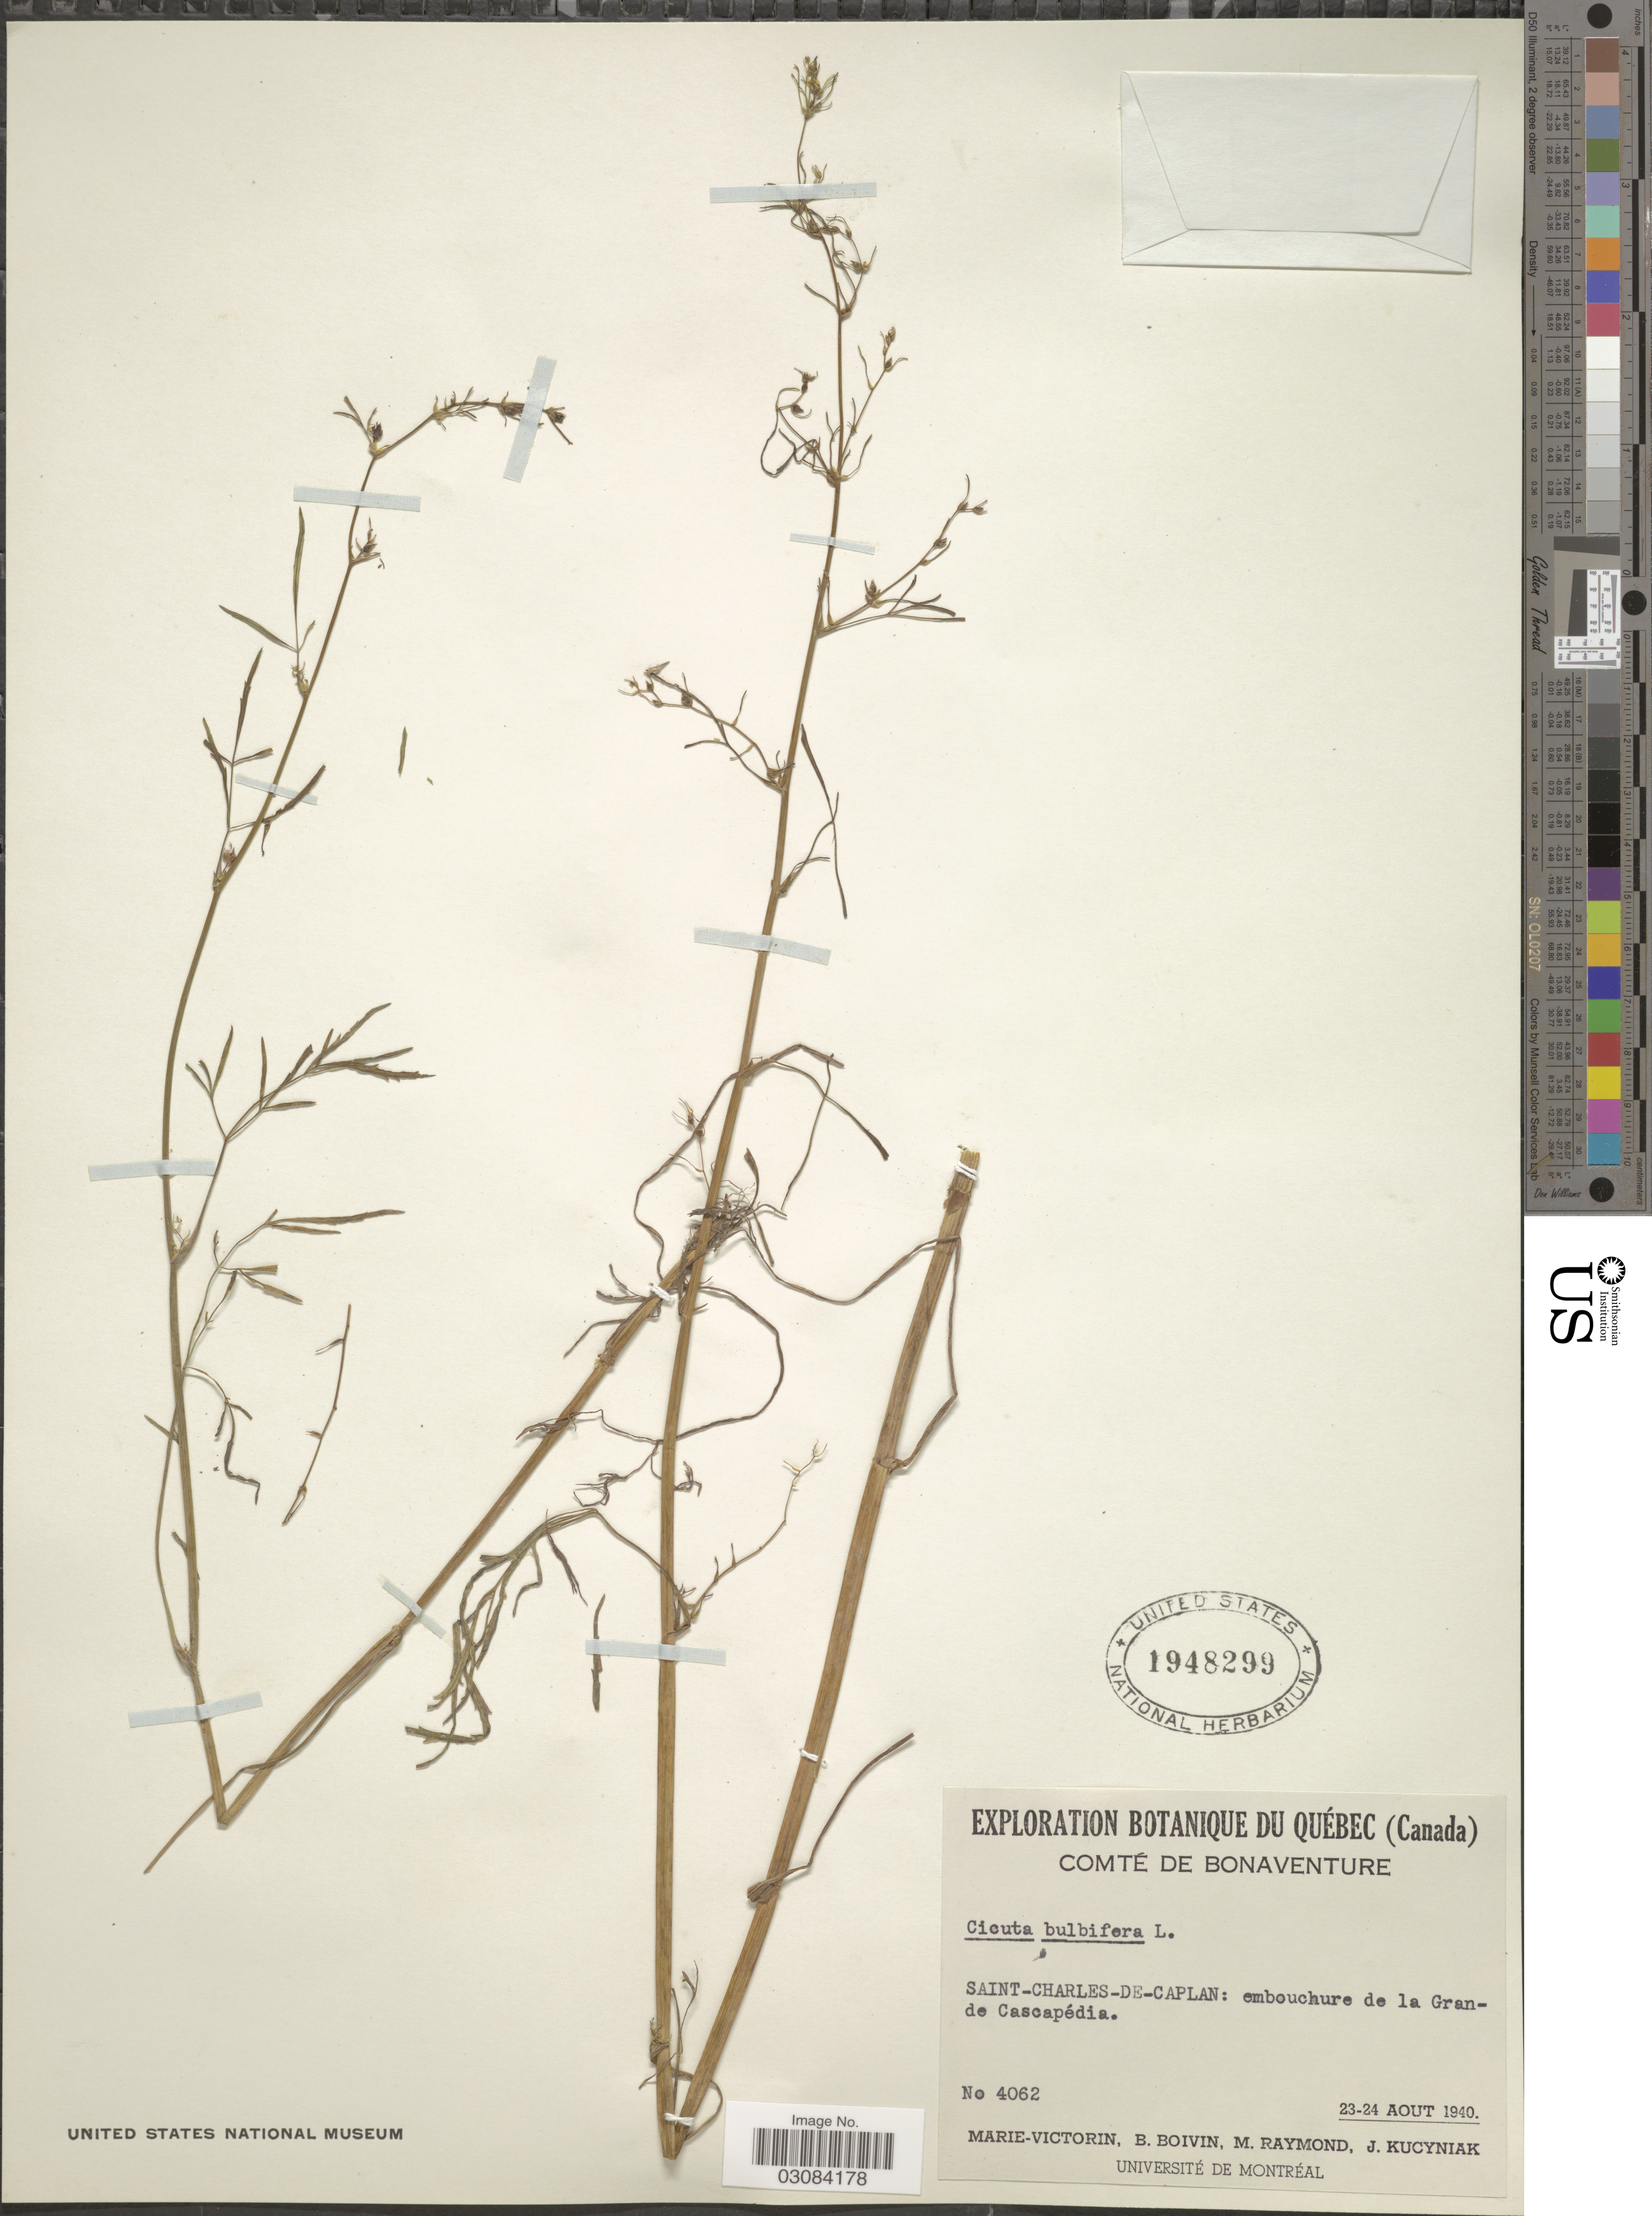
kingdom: Plantae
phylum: Tracheophyta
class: Magnoliopsida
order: Apiales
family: Apiaceae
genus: Cicuta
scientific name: Cicuta bulbifera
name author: L.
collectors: -. Marie-Victorin, J. R. B. Boivin, M. Raymond & J. Kucyniak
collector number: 4062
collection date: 1940-08-23/1940-08-24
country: Canada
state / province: Quebec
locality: Comté de Bonaventure. Saint-Charles-de-Caplan: embouchure de la Grande Cascapédia.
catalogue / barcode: US 1948299